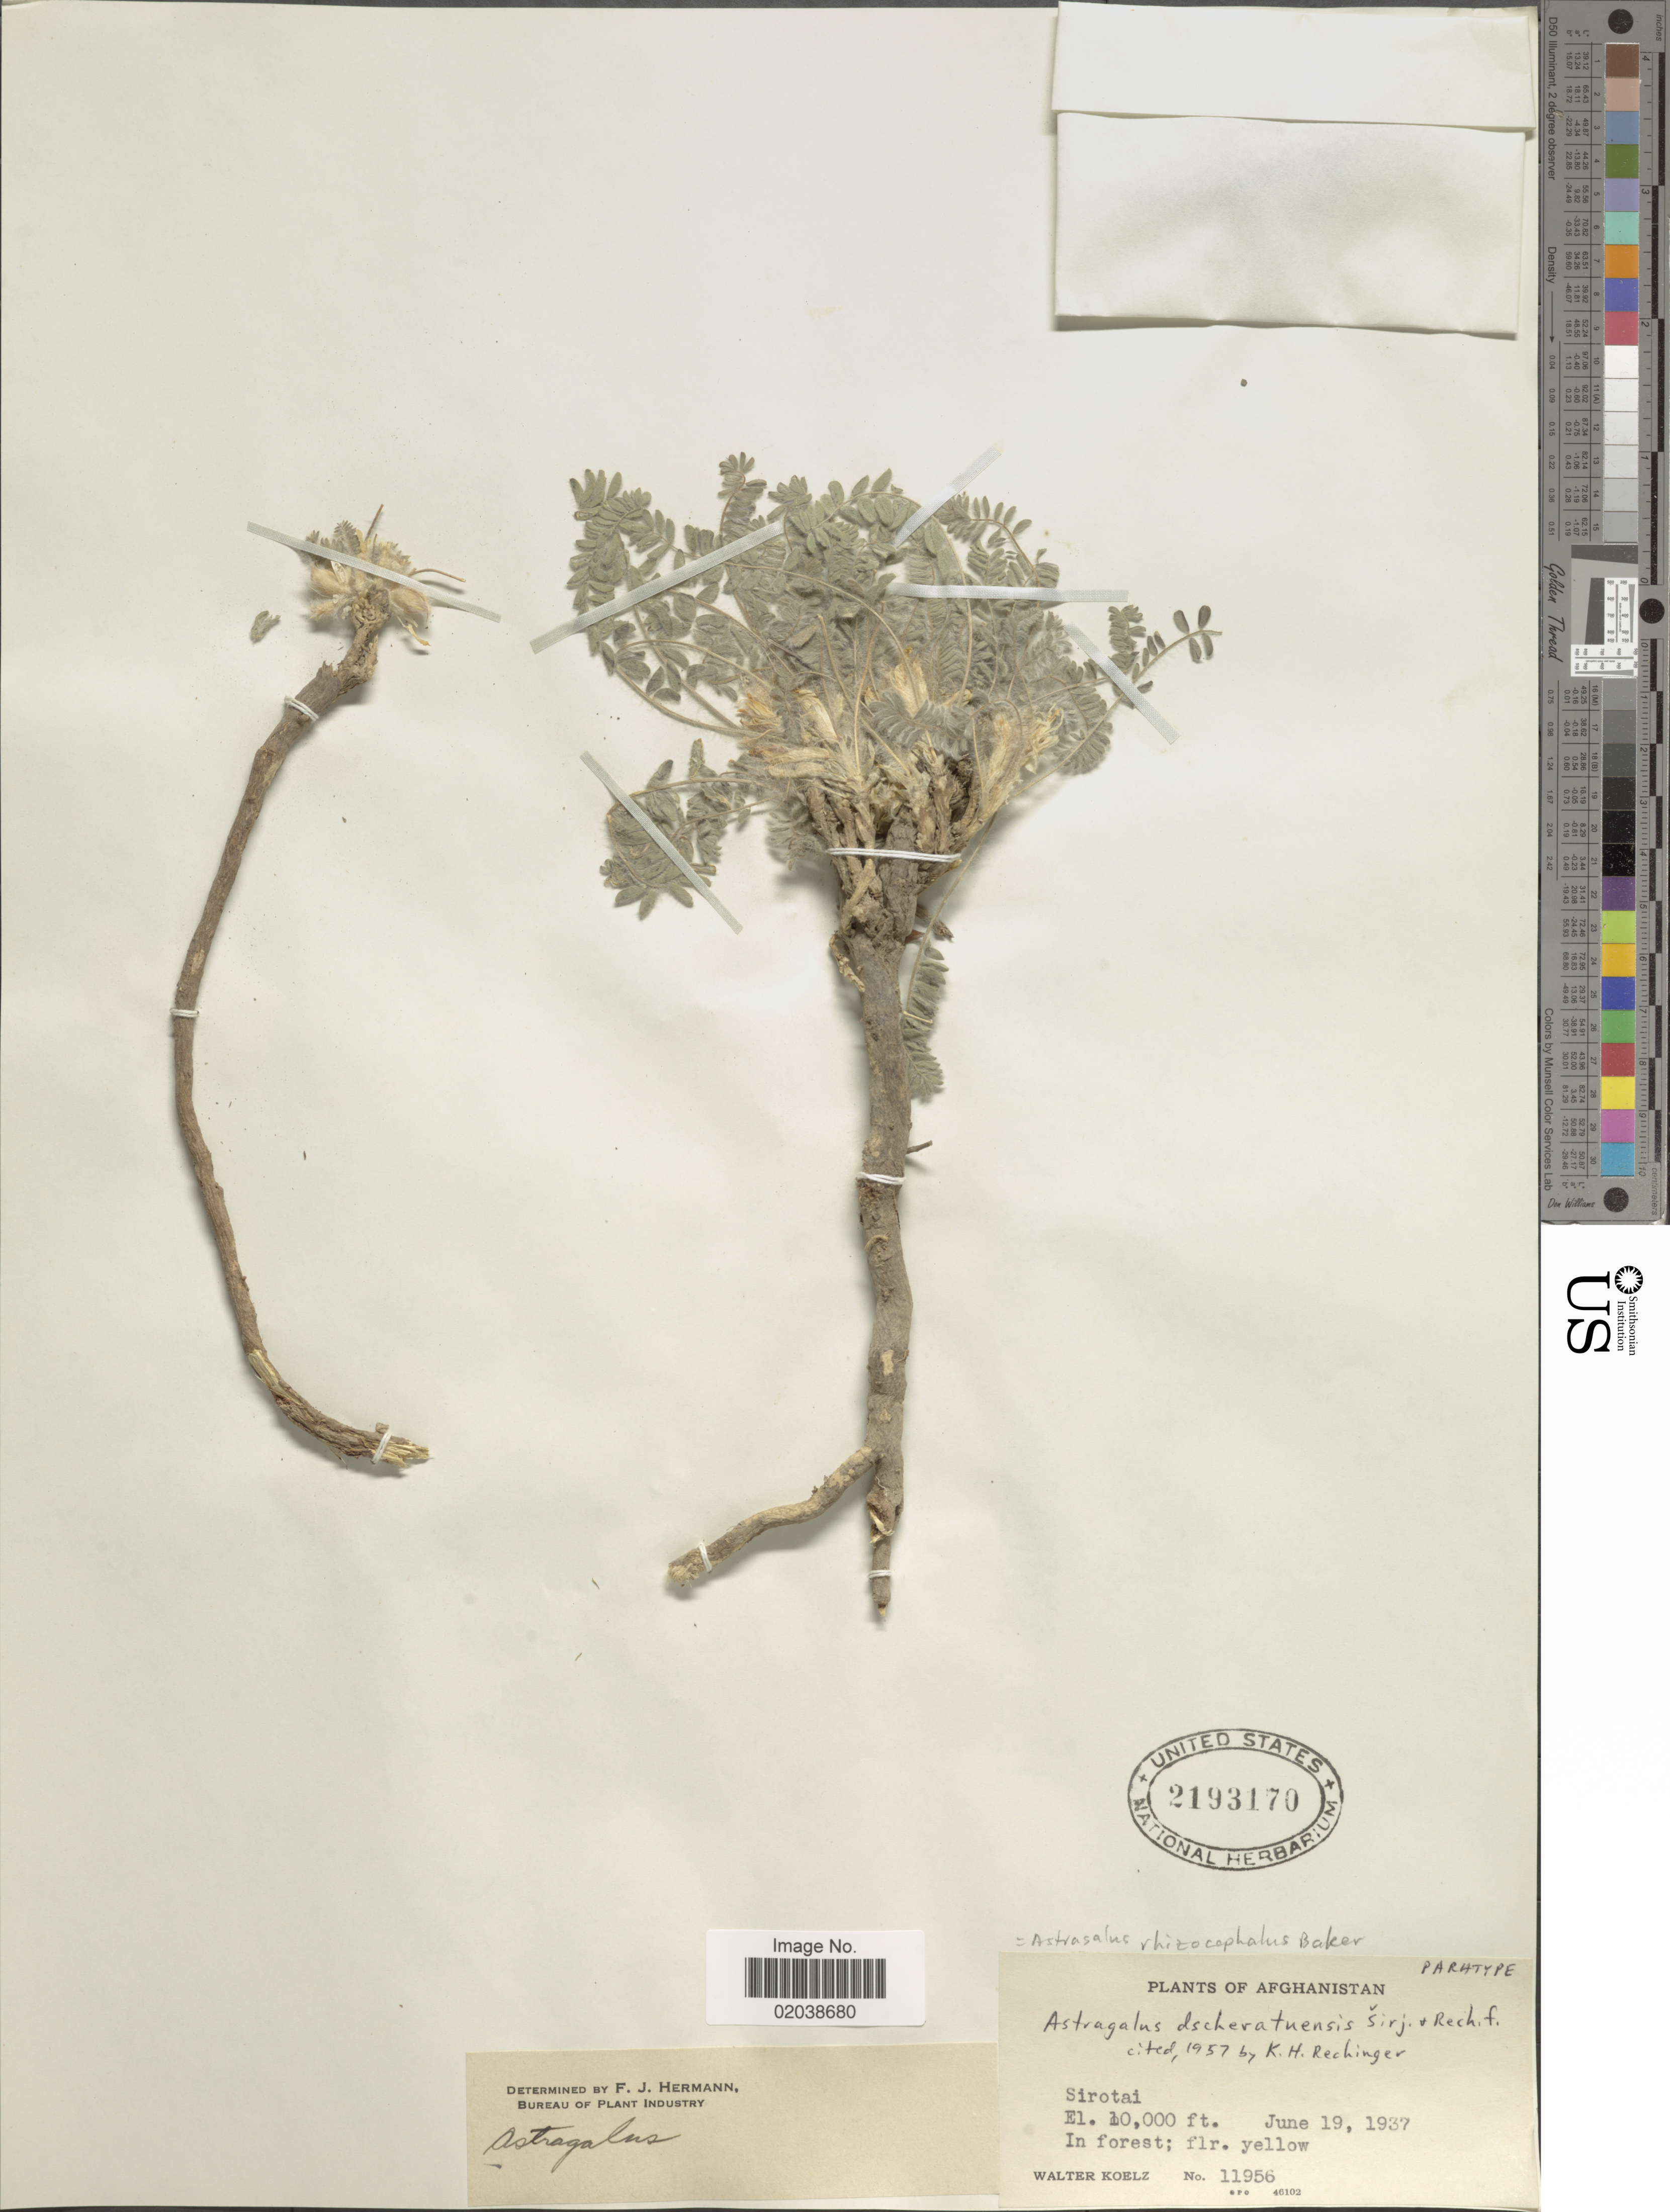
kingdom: Plantae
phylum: Tracheophyta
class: Magnoliopsida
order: Fabales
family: Fabaceae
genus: Astragalus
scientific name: Astragalus rhizocephalus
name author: Baker ex Aitchison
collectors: W. N. Koelz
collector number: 11956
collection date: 1937-06-19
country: Afghanistan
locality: Sirotai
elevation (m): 3048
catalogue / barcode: US 2193170